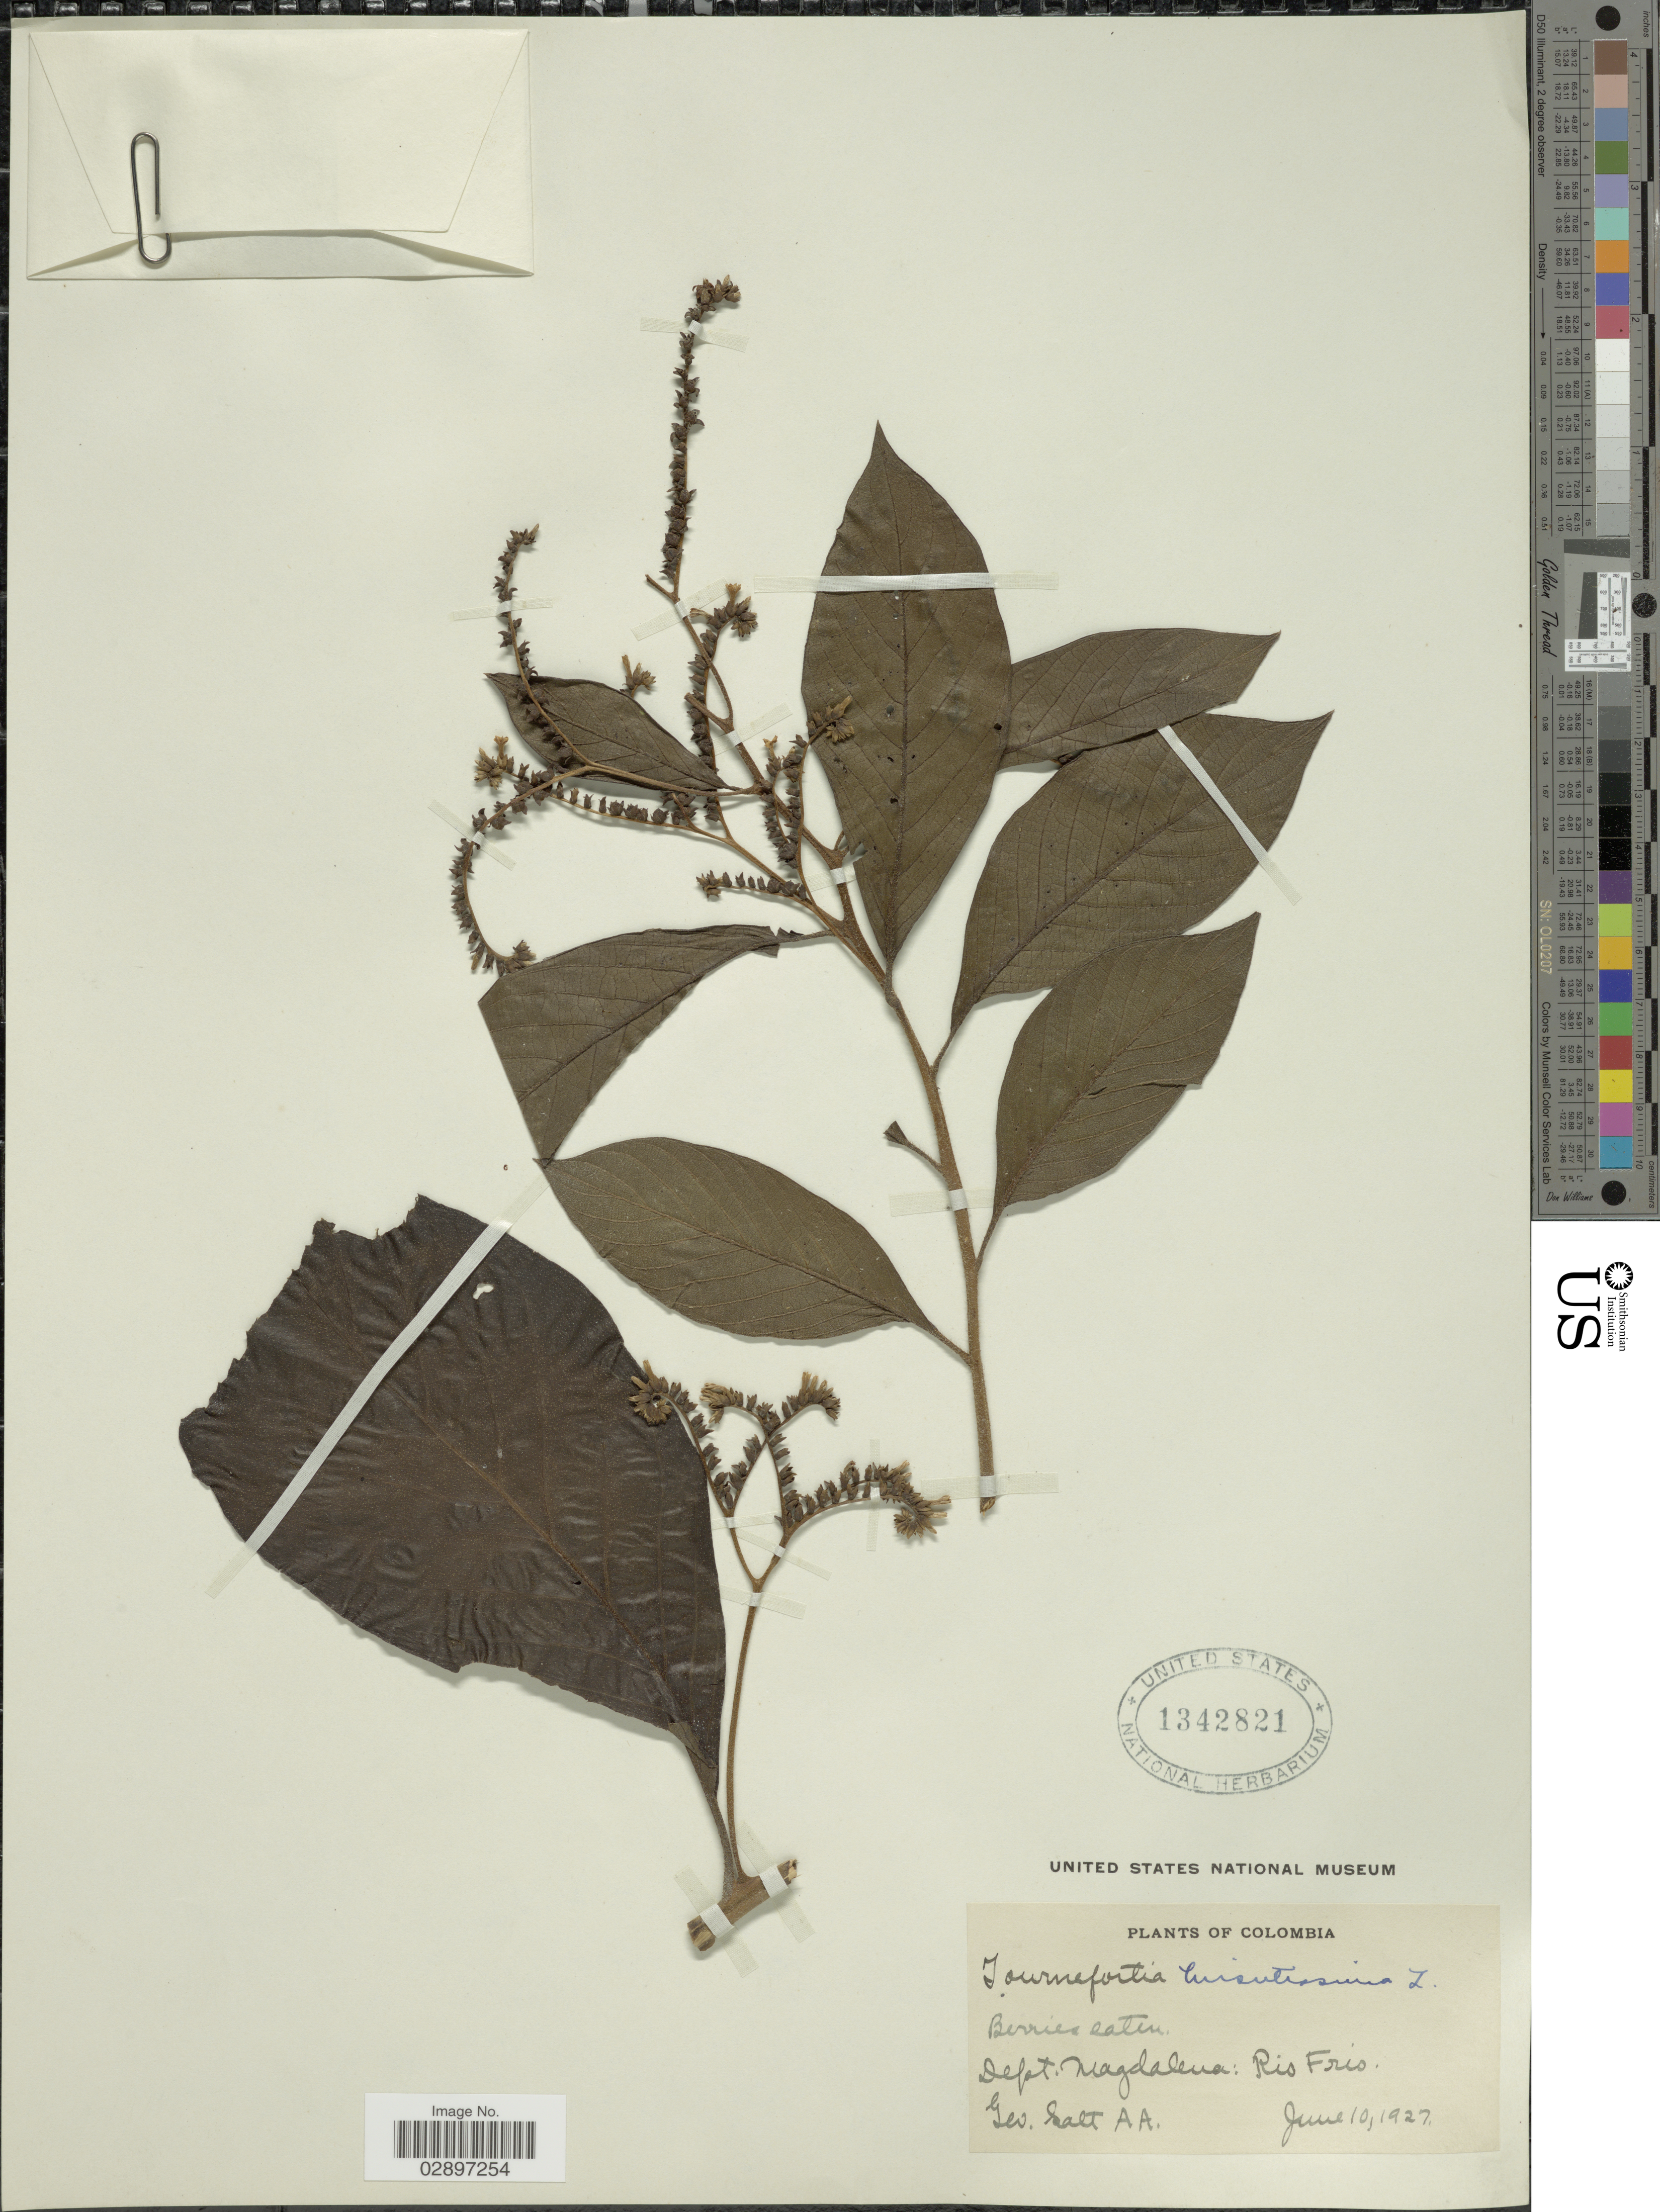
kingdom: Plantae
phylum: Tracheophyta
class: Magnoliopsida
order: Boraginales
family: Heliotropiaceae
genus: Tournefortia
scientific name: Tournefortia hirsutissima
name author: L.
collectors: G. Salt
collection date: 1927-06-10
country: Colombia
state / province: Magdalena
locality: Dept. Magdalena: Rio Frio.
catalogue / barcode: US 1342821